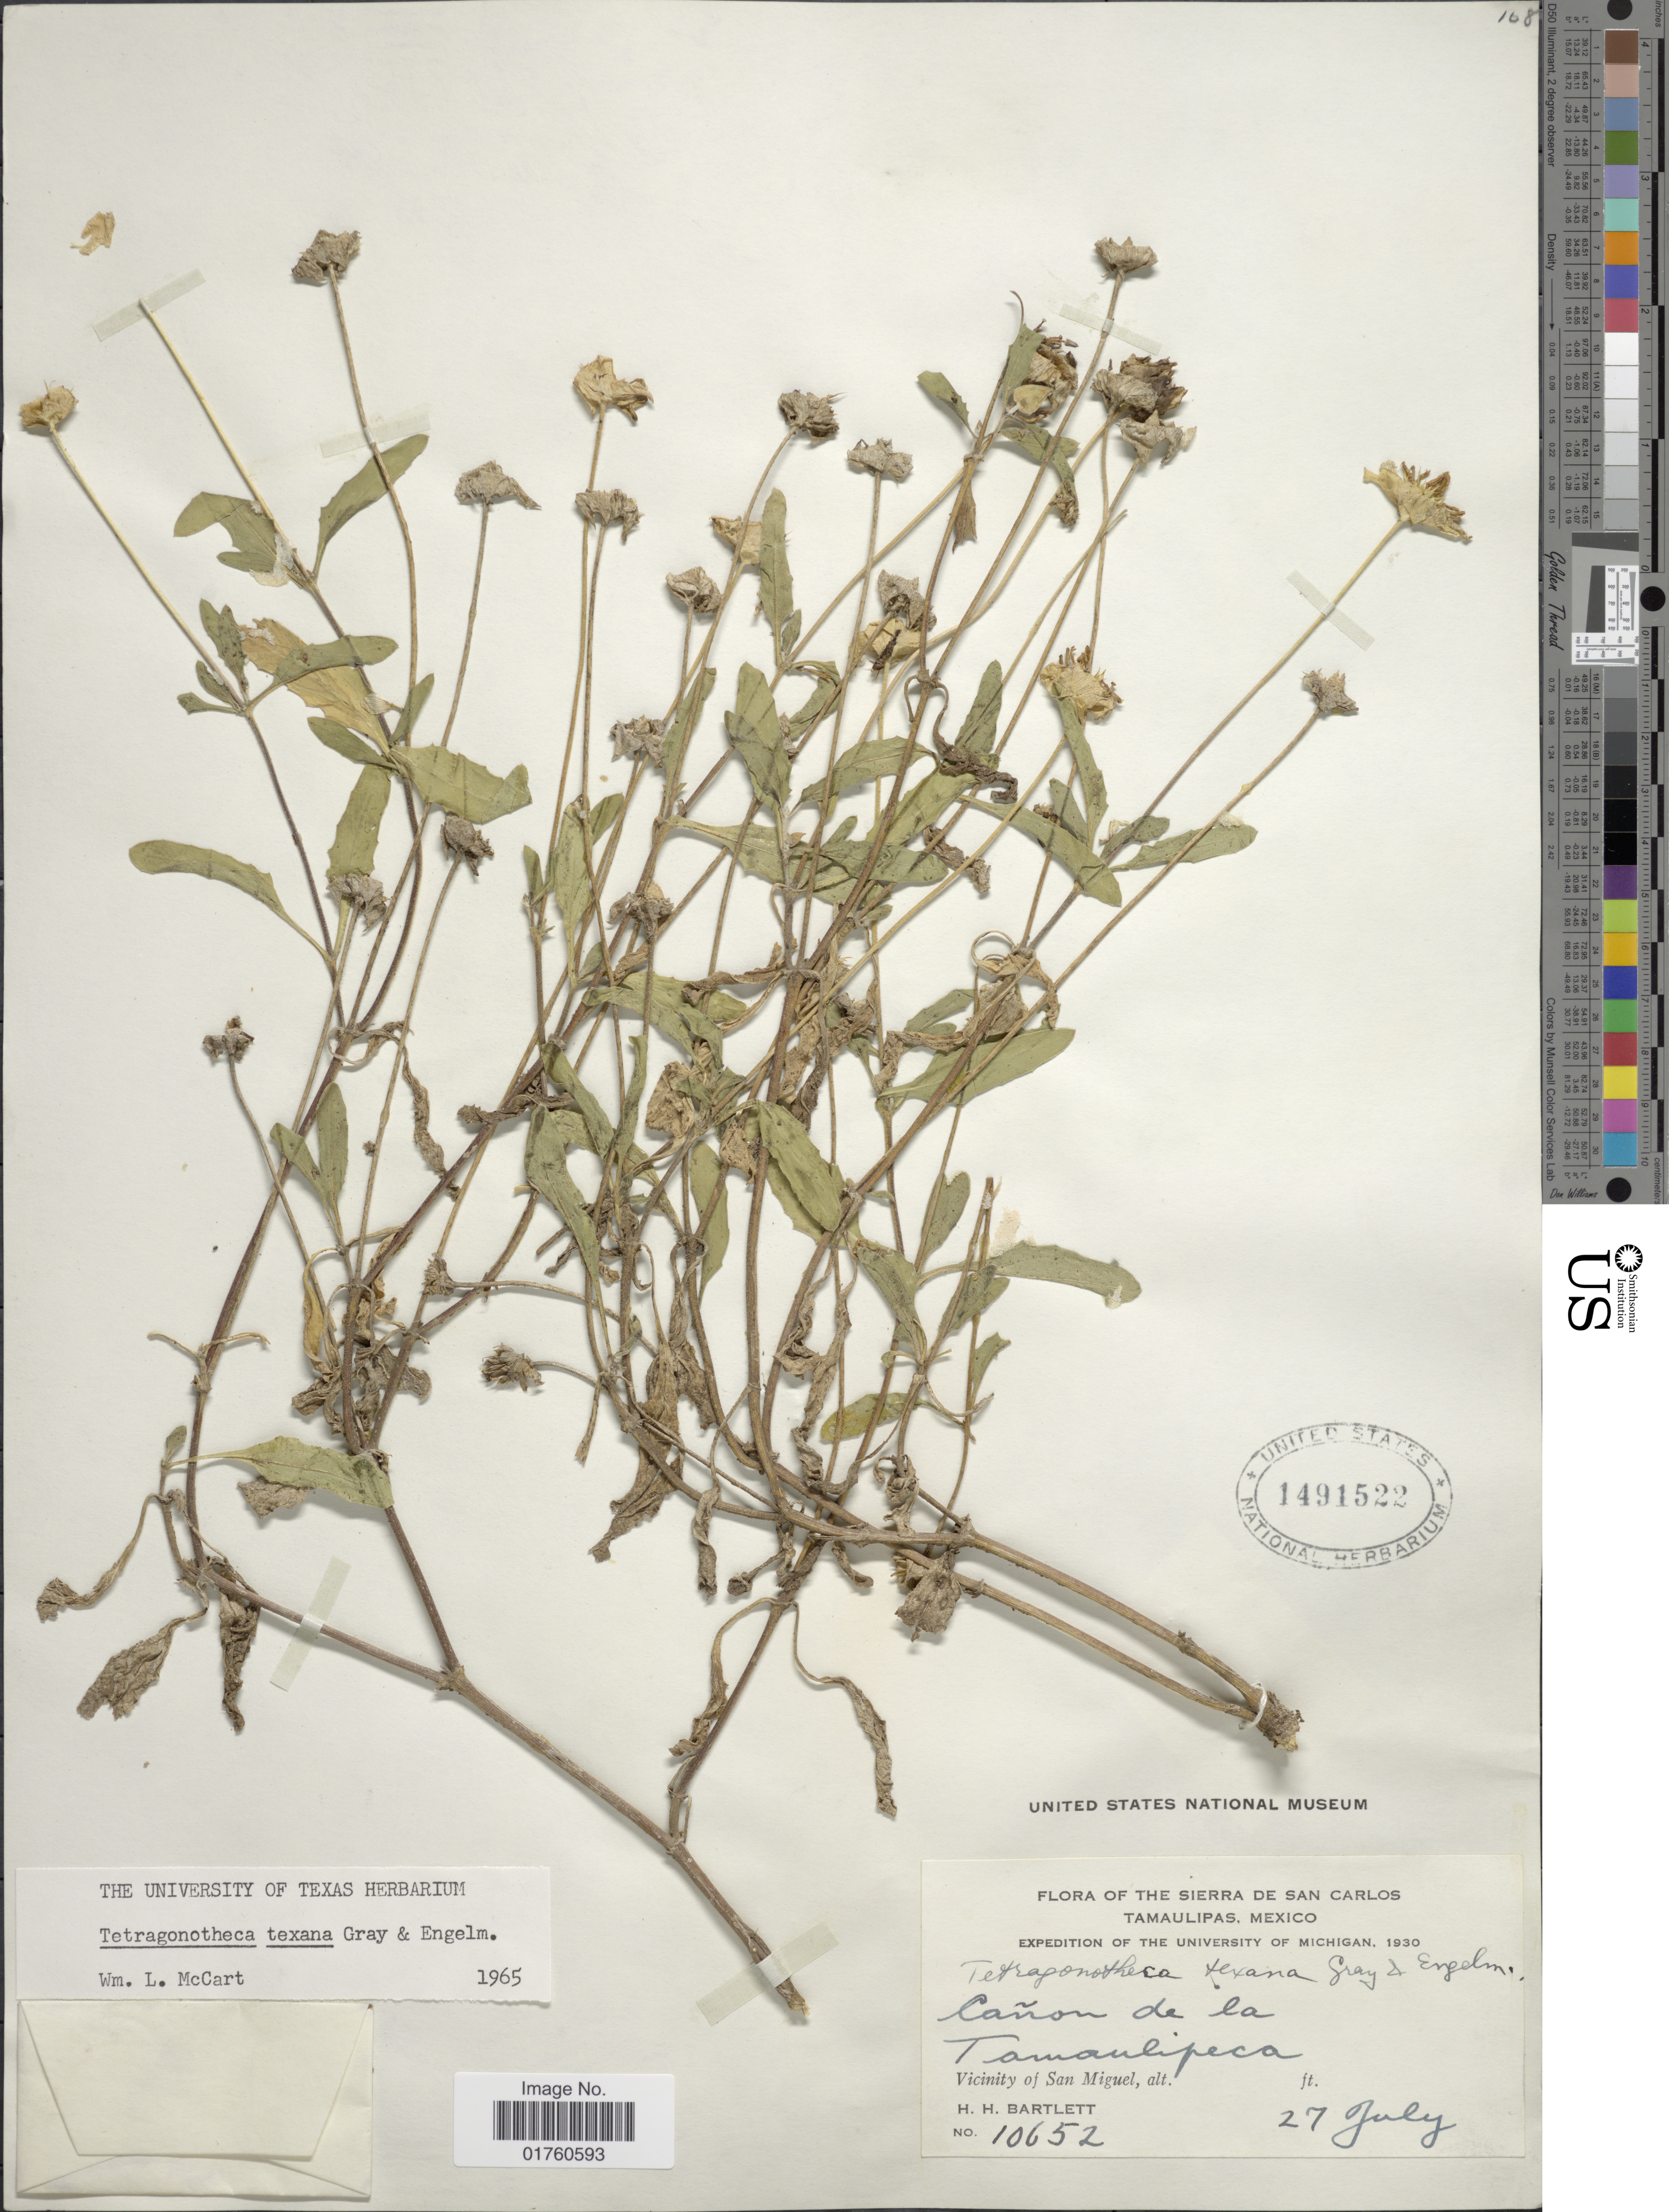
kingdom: Plantae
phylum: Tracheophyta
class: Magnoliopsida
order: Asterales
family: Asteraceae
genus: Tetragonotheca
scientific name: Tetragonotheca texana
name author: A. Gray & Engelm.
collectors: H. H. Bartlett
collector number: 10652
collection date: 1930-07-27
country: Mexico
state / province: Tamaulipas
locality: The Sierra de San Carlos Tamaulipas, Cañon de la Tamaulipeca, Vicinity of San Miguel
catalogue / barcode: US 1491522